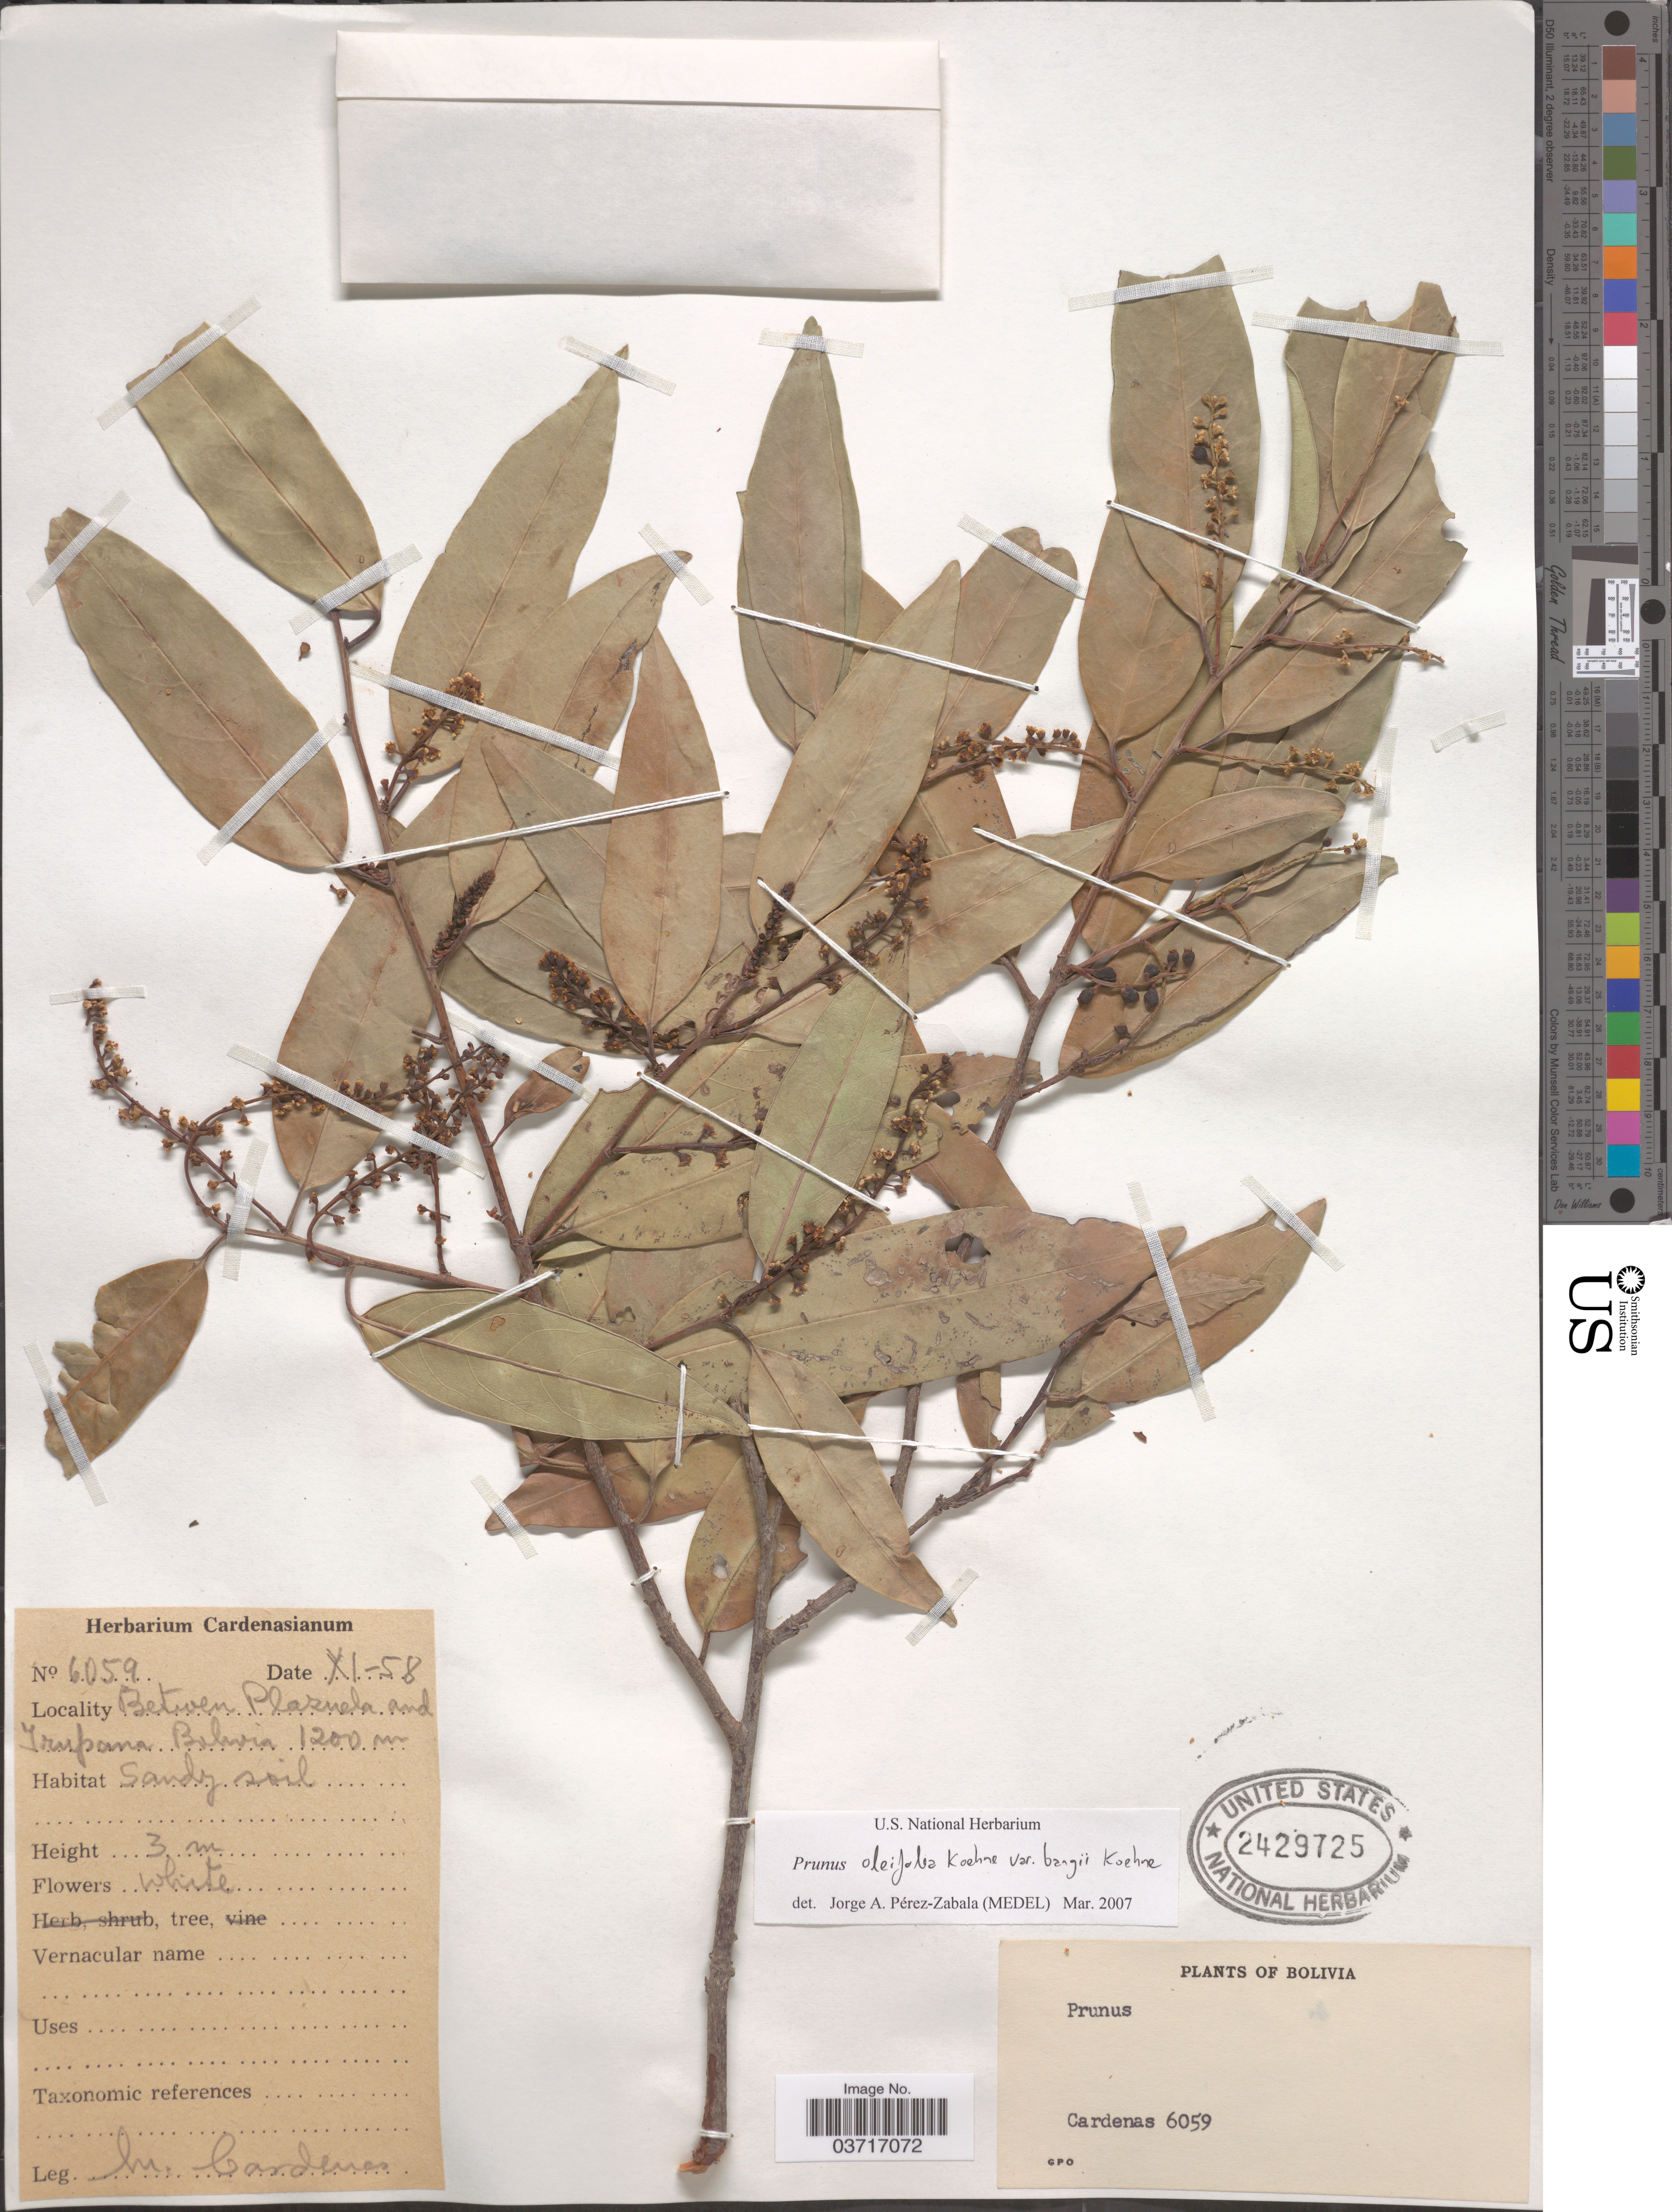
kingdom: Plantae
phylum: Tracheophyta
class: Magnoliopsida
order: Rosales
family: Rosaceae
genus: Prunus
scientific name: Prunus oleifolia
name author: Koehne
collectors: M. Cárdenas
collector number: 6059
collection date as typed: Transcribed d/m/y: /11/58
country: Bolivia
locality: Between Plazuela and Irupana.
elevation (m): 1200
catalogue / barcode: US 2429725